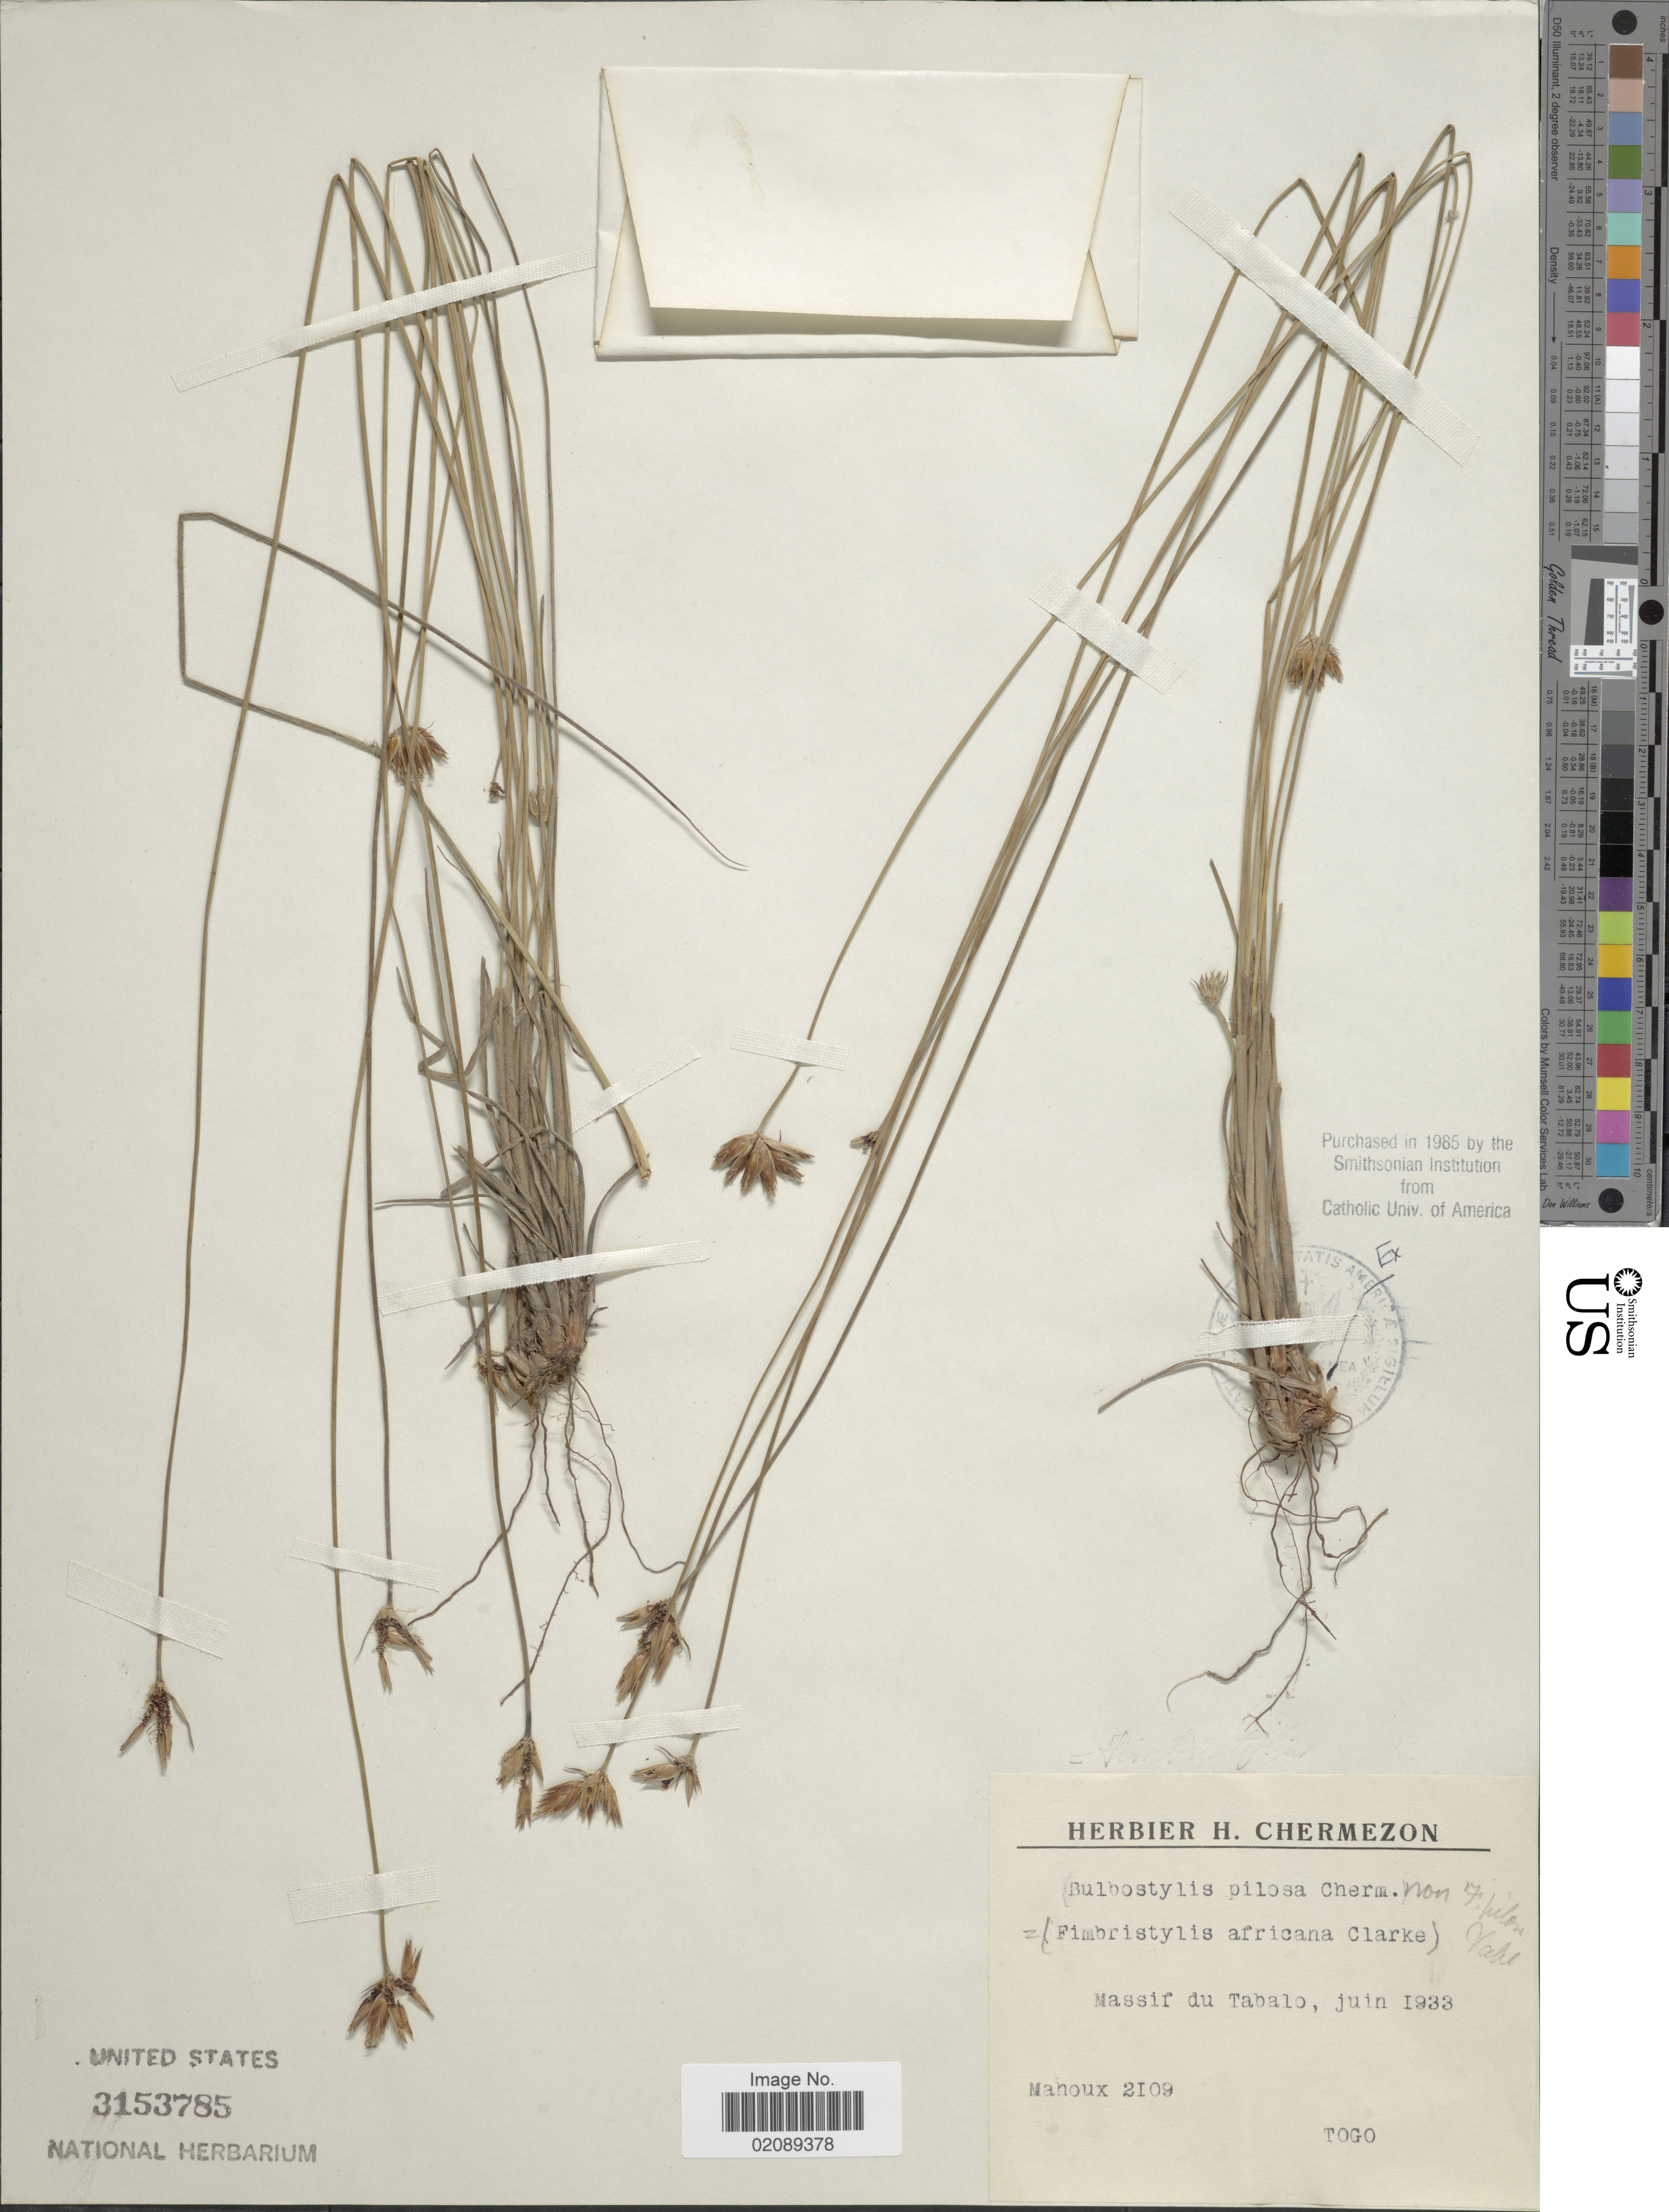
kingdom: Plantae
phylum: Tracheophyta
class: Liliopsida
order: Poales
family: Cyperaceae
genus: Bulbostylis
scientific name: Bulbostylis pilosa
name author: (Willd.) Cherm.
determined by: Strong, Mark T., (BOT), Smithsonian Institution - National Museum of Natural History (UNITED STATES)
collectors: P. Mahoux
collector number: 2109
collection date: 1933-06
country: Togo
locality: Massif du Tabalo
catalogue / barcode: US 3153785